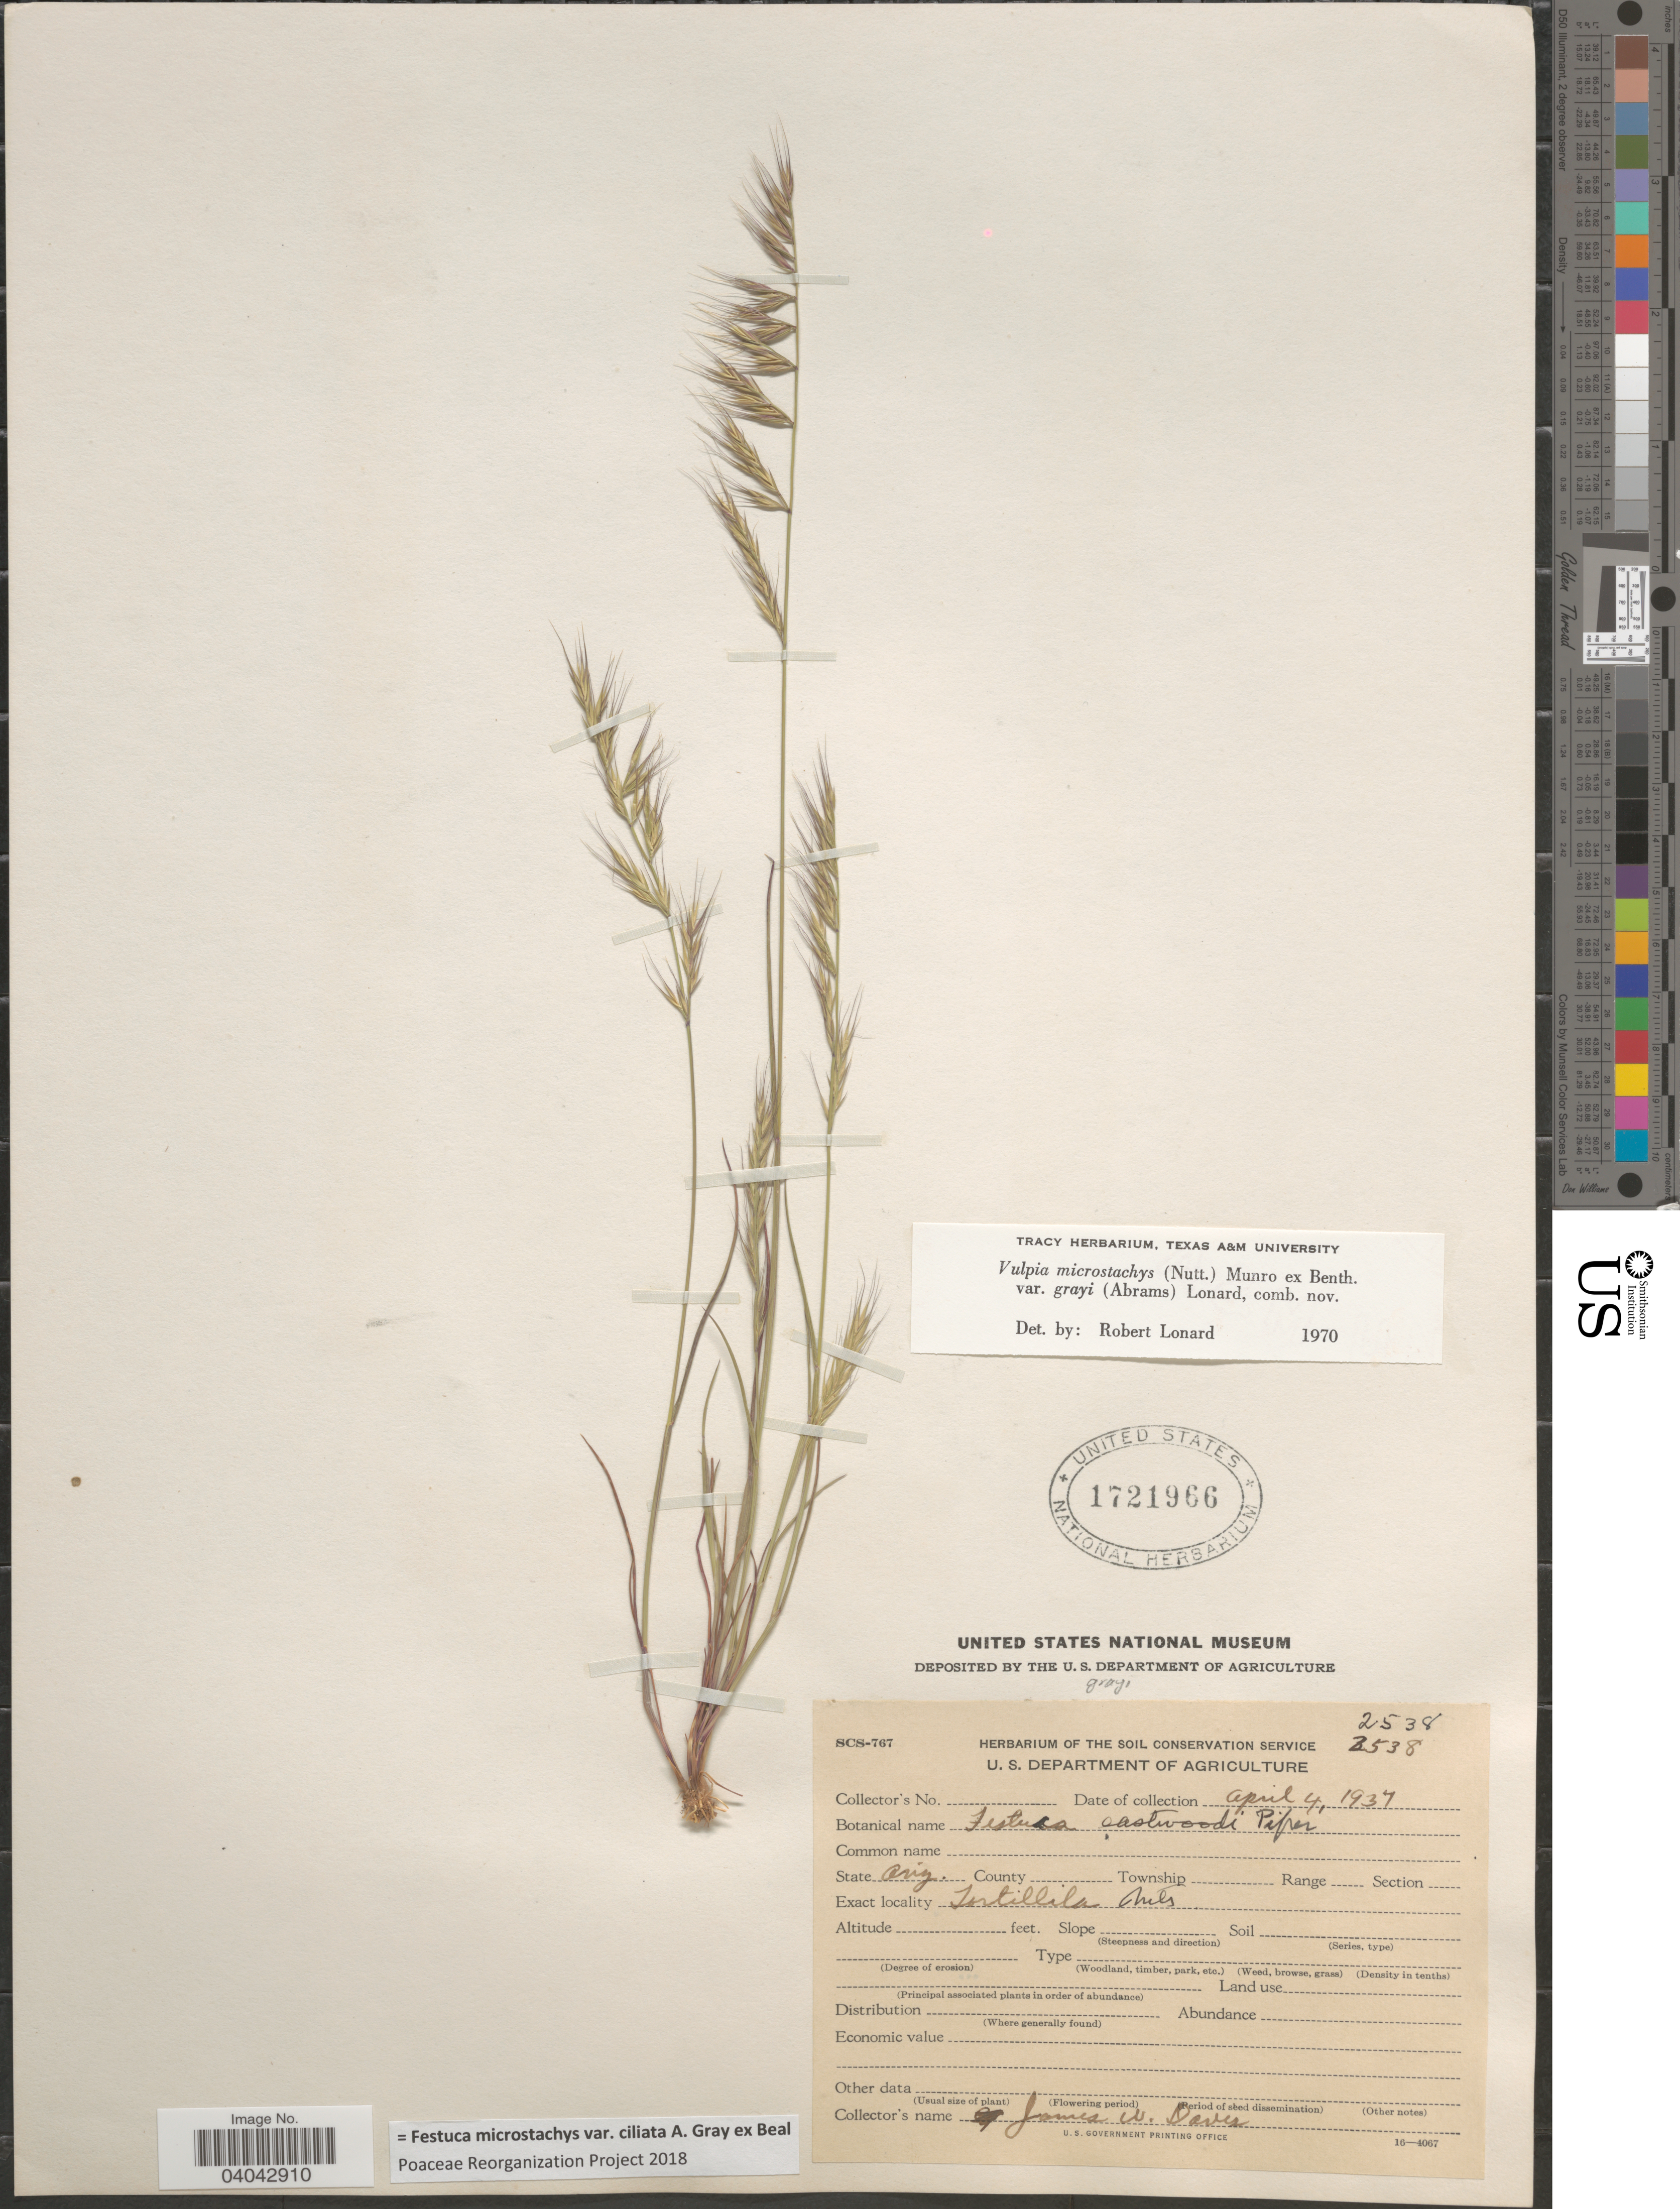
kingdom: Plantae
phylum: Tracheophyta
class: Liliopsida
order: Poales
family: Poaceae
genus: Festuca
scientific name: Festuca microstachys var. ciliata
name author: A. Gray ex W.J. Beal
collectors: J. Davis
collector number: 2538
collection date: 1937-04-04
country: United States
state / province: Arizona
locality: Intillila Mts.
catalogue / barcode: US 1721966